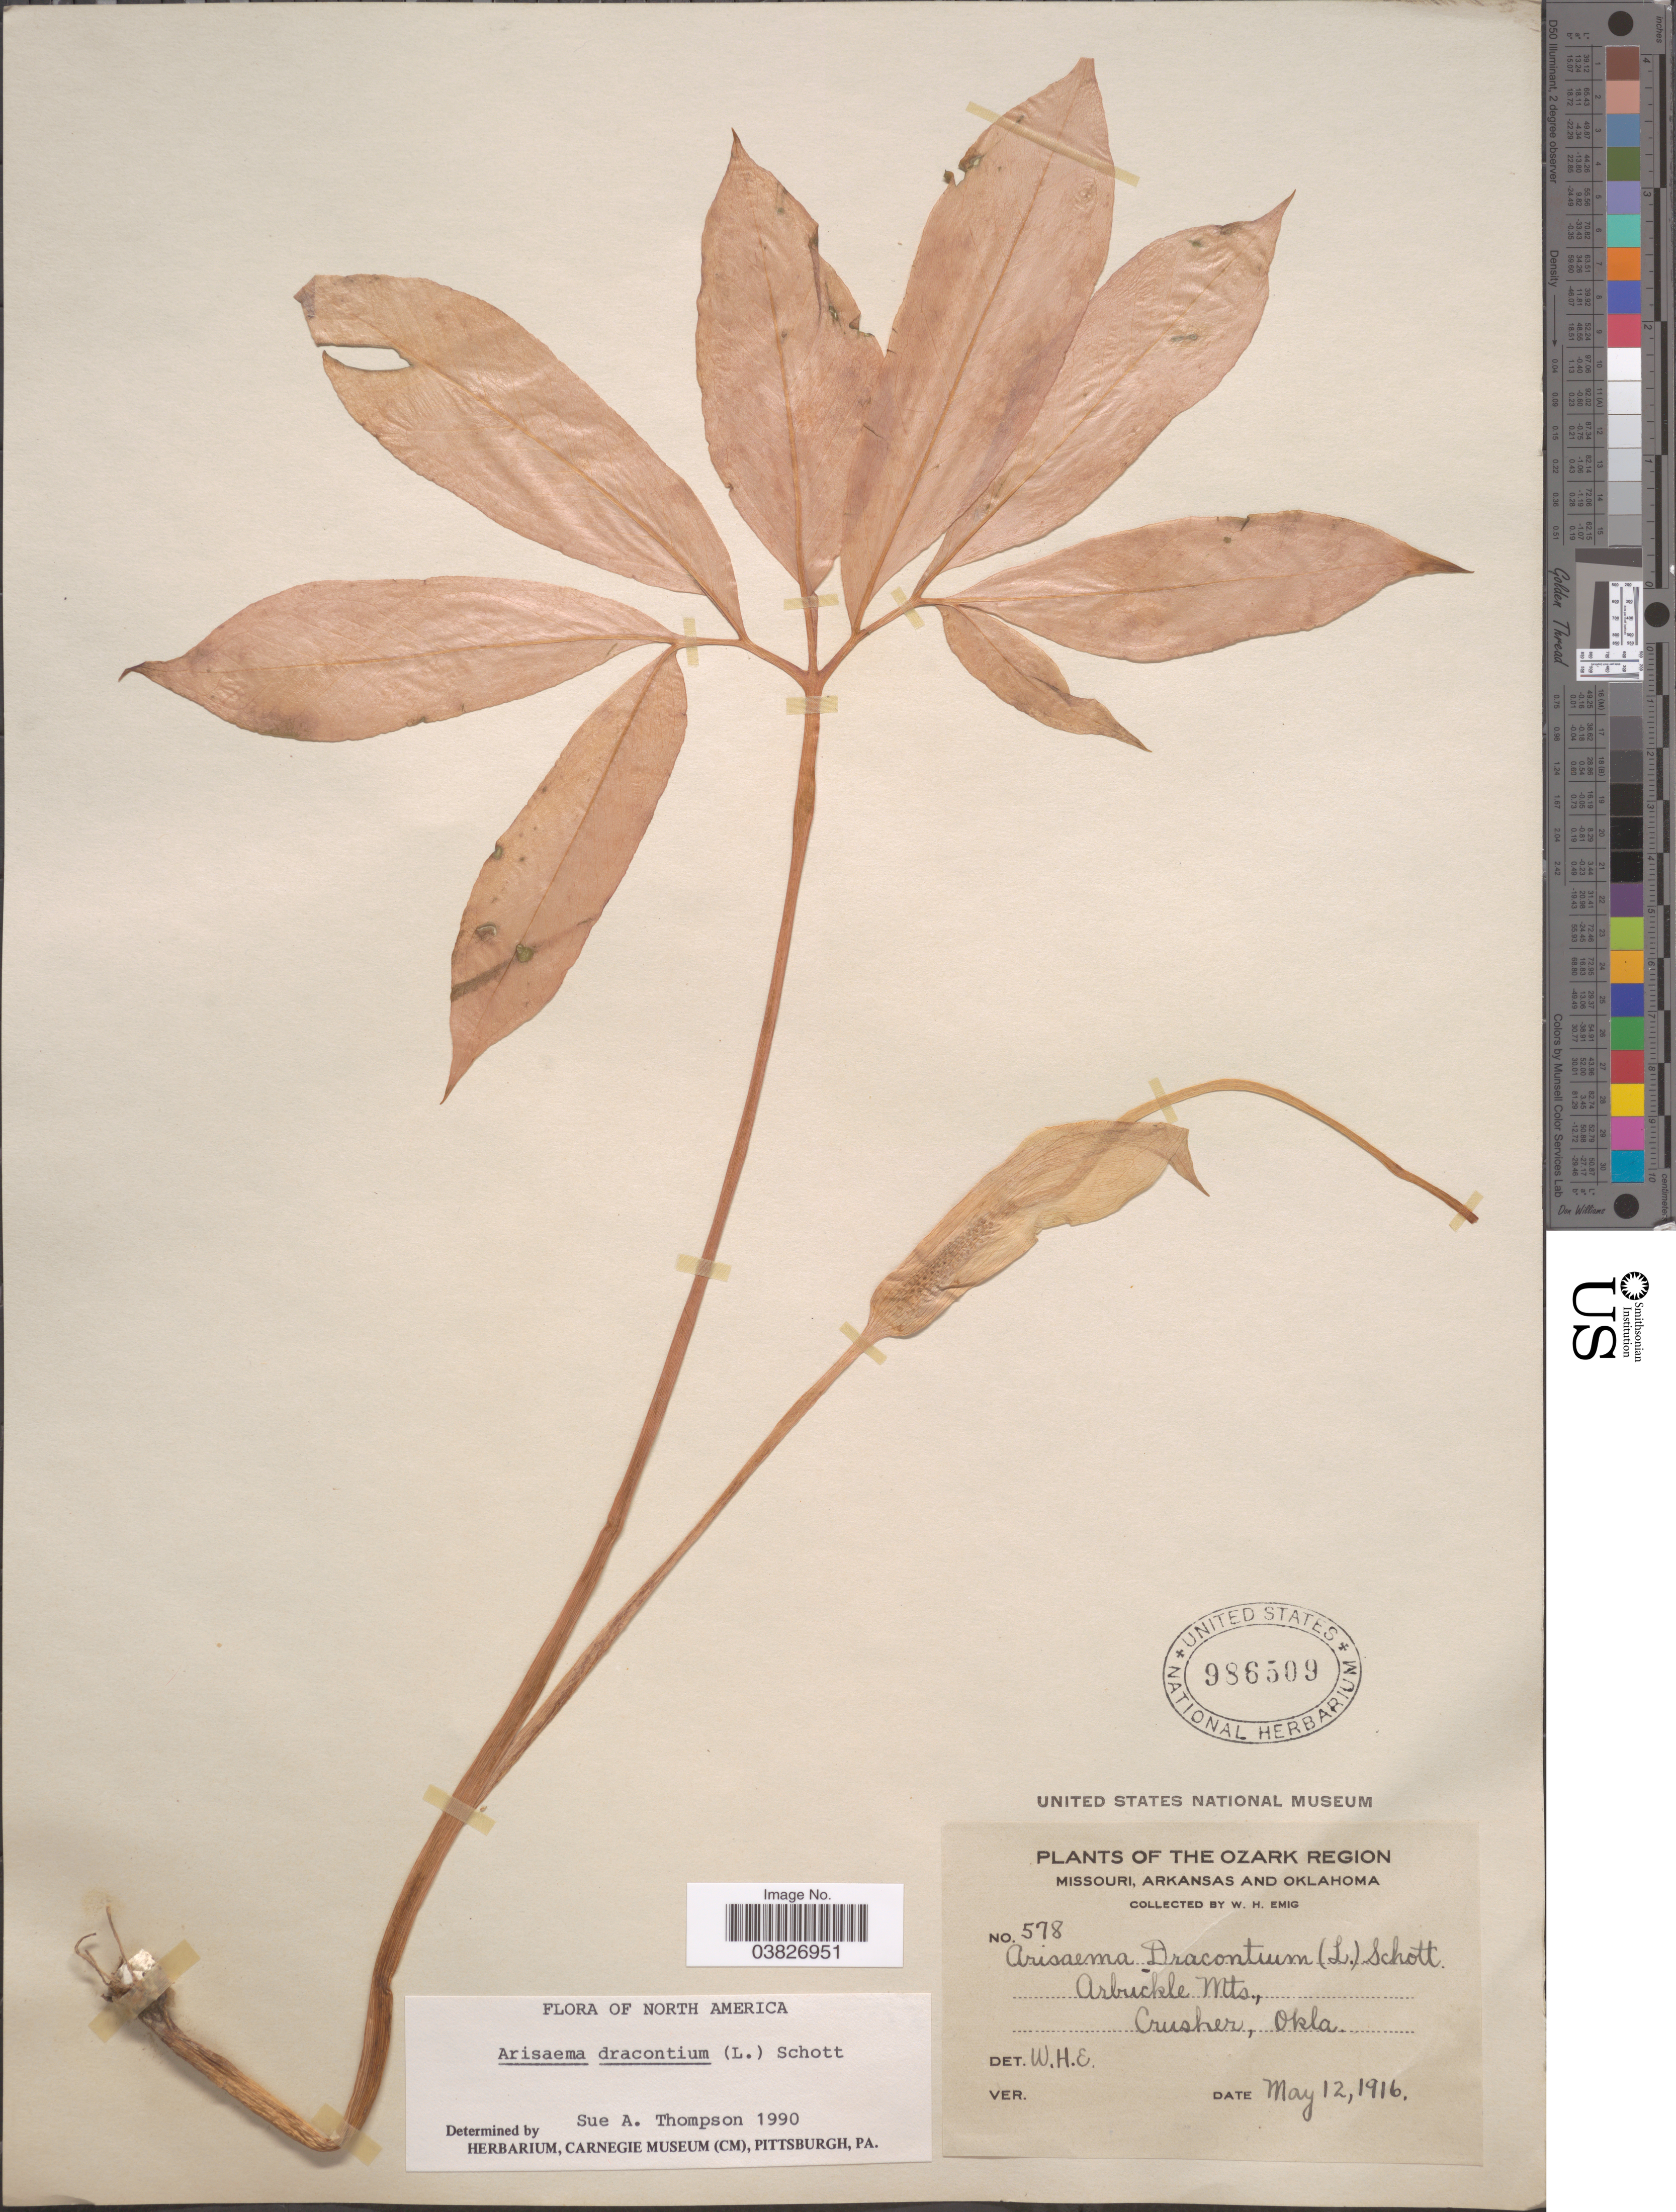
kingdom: Plantae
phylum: Tracheophyta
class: Liliopsida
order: Alismatales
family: Araceae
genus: Arisaema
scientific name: Arisaema dracontium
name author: (L.) Schott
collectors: W. H. Emig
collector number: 578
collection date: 1916-05-12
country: United States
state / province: Oklahoma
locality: The Ozark Region. Arbuckle Mts., Crusher.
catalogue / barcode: US 986509